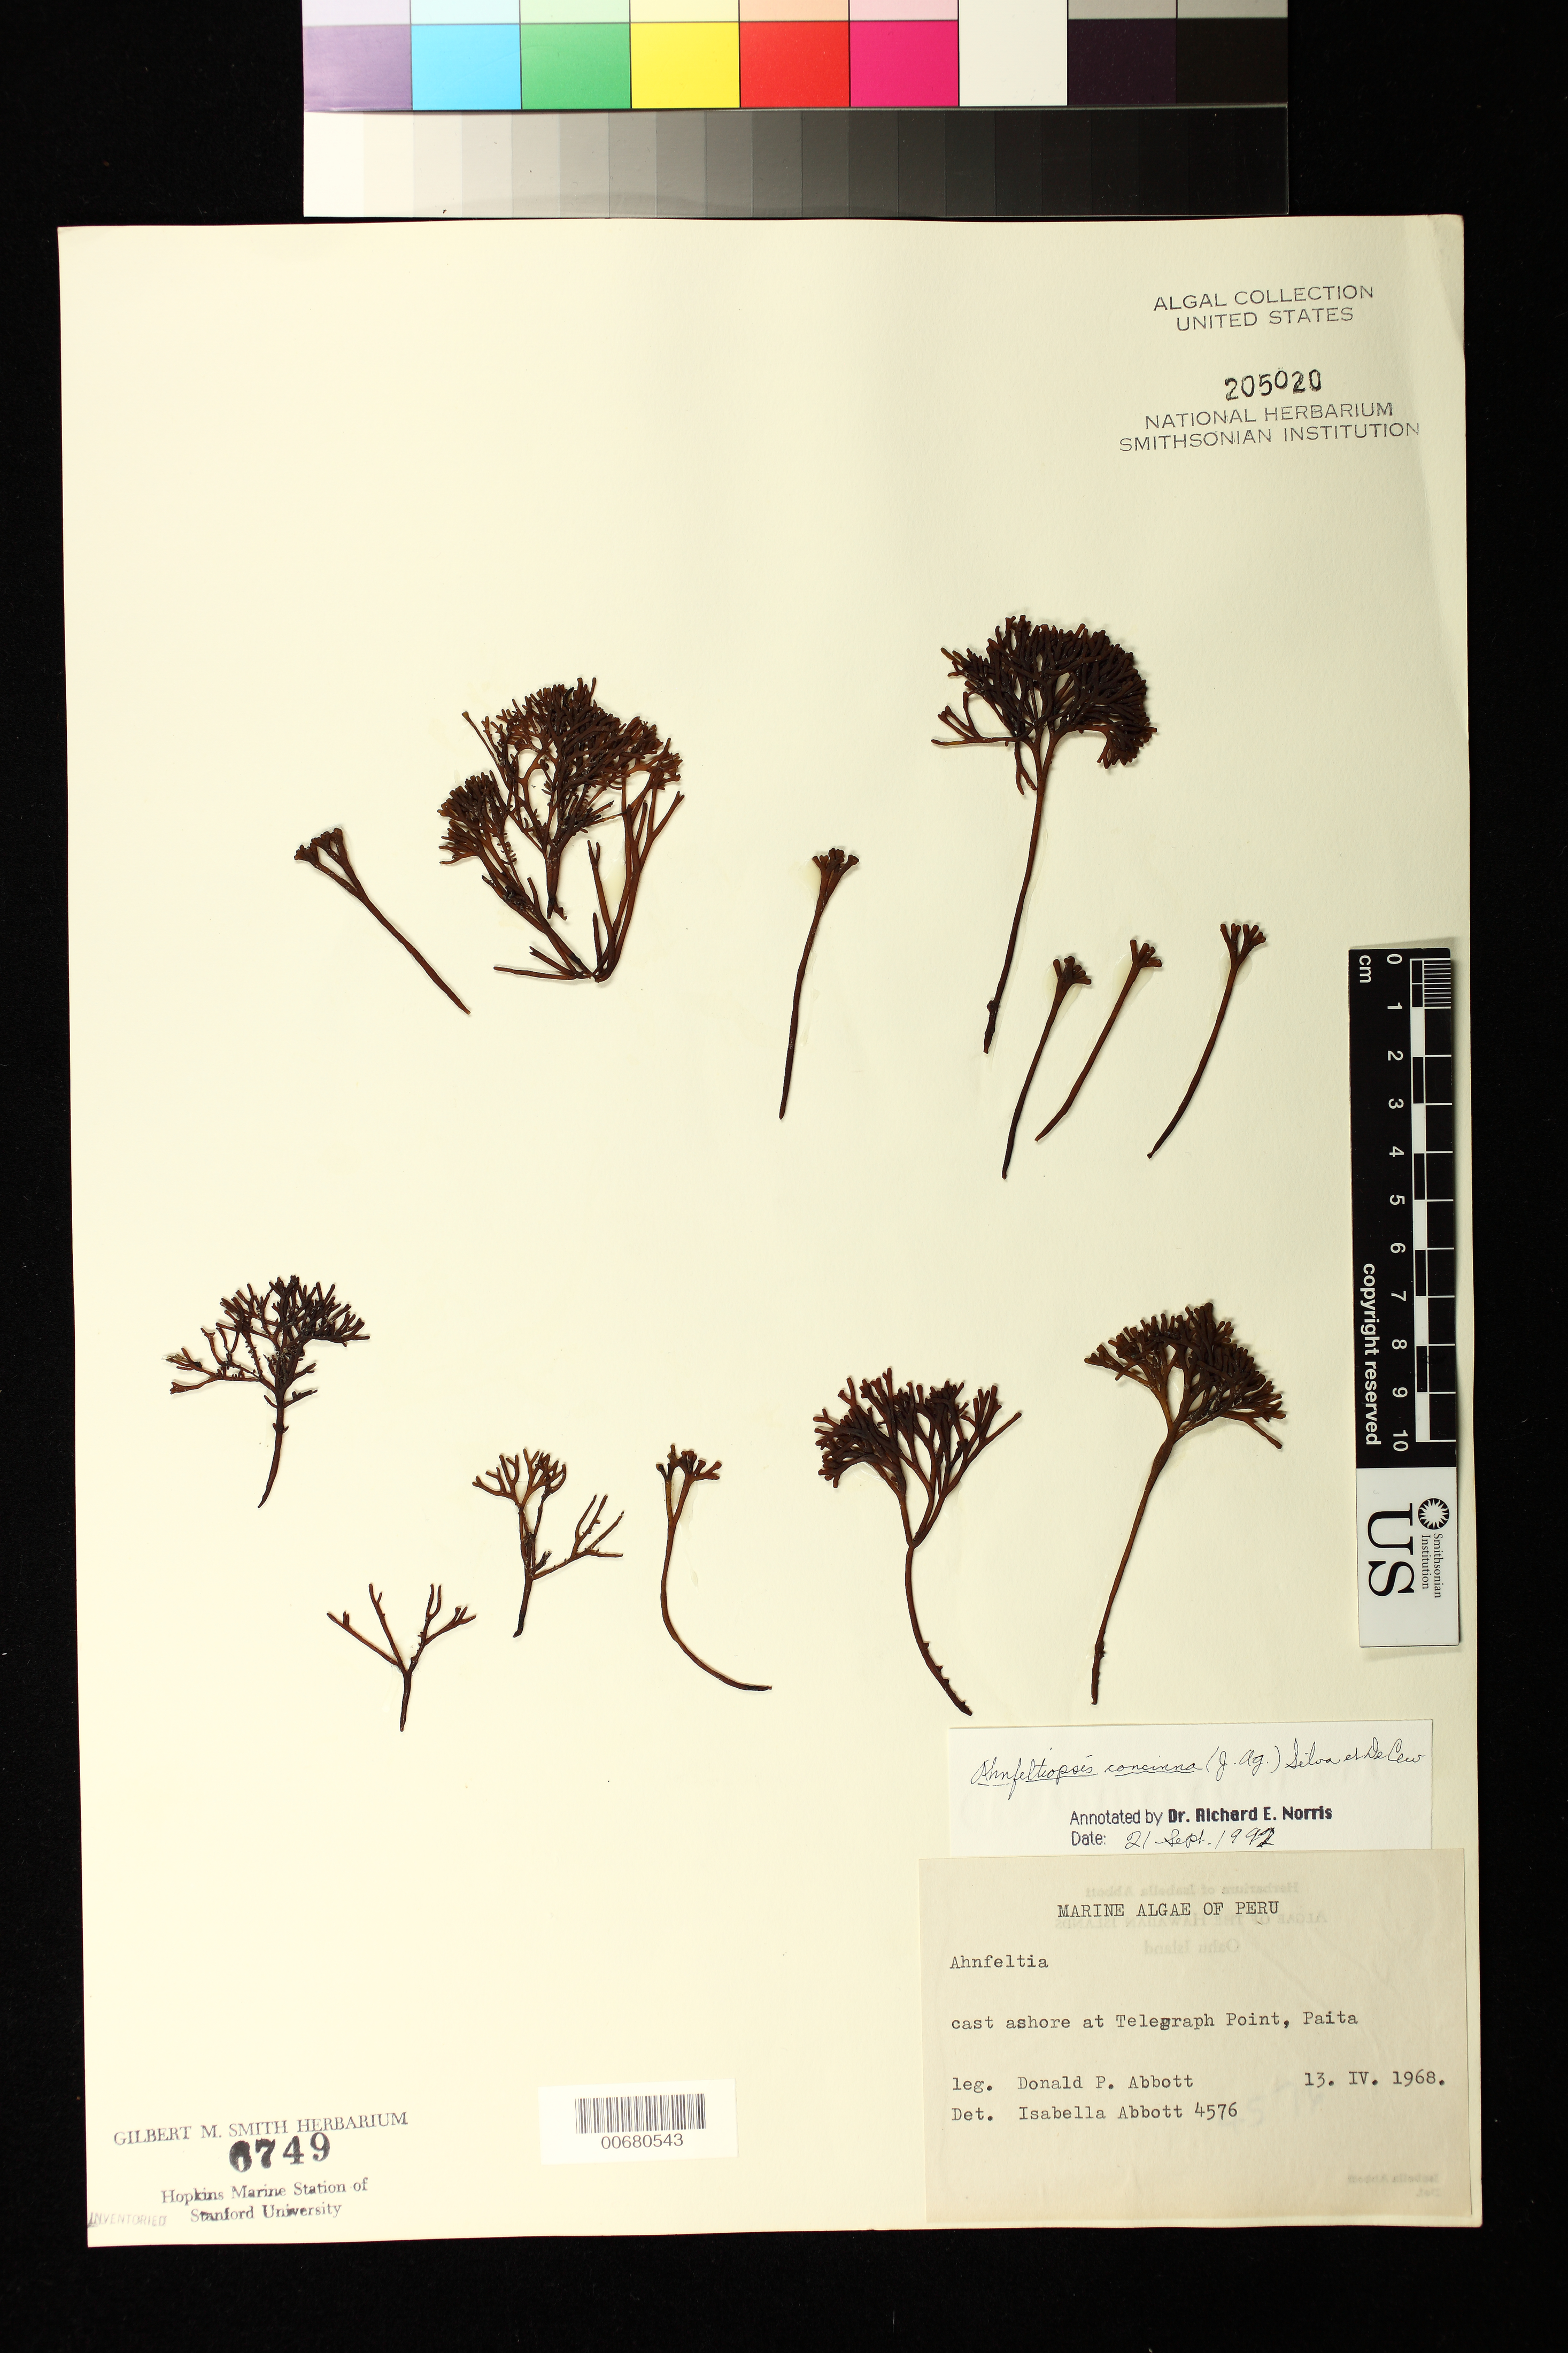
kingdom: Plantae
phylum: Rhodophyta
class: Florideophyceae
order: Gigartinales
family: Phyllophoraceae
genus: Gymnogongrus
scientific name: Gymnogongrus durvillei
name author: (Bory) M.S.Calderon & S.M. Boo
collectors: D. P. Abbott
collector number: IAA 4576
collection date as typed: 13 Apr 1968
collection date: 1968-04-13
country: Peru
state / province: Piura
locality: Telegraph Point, Paita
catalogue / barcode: US 205020